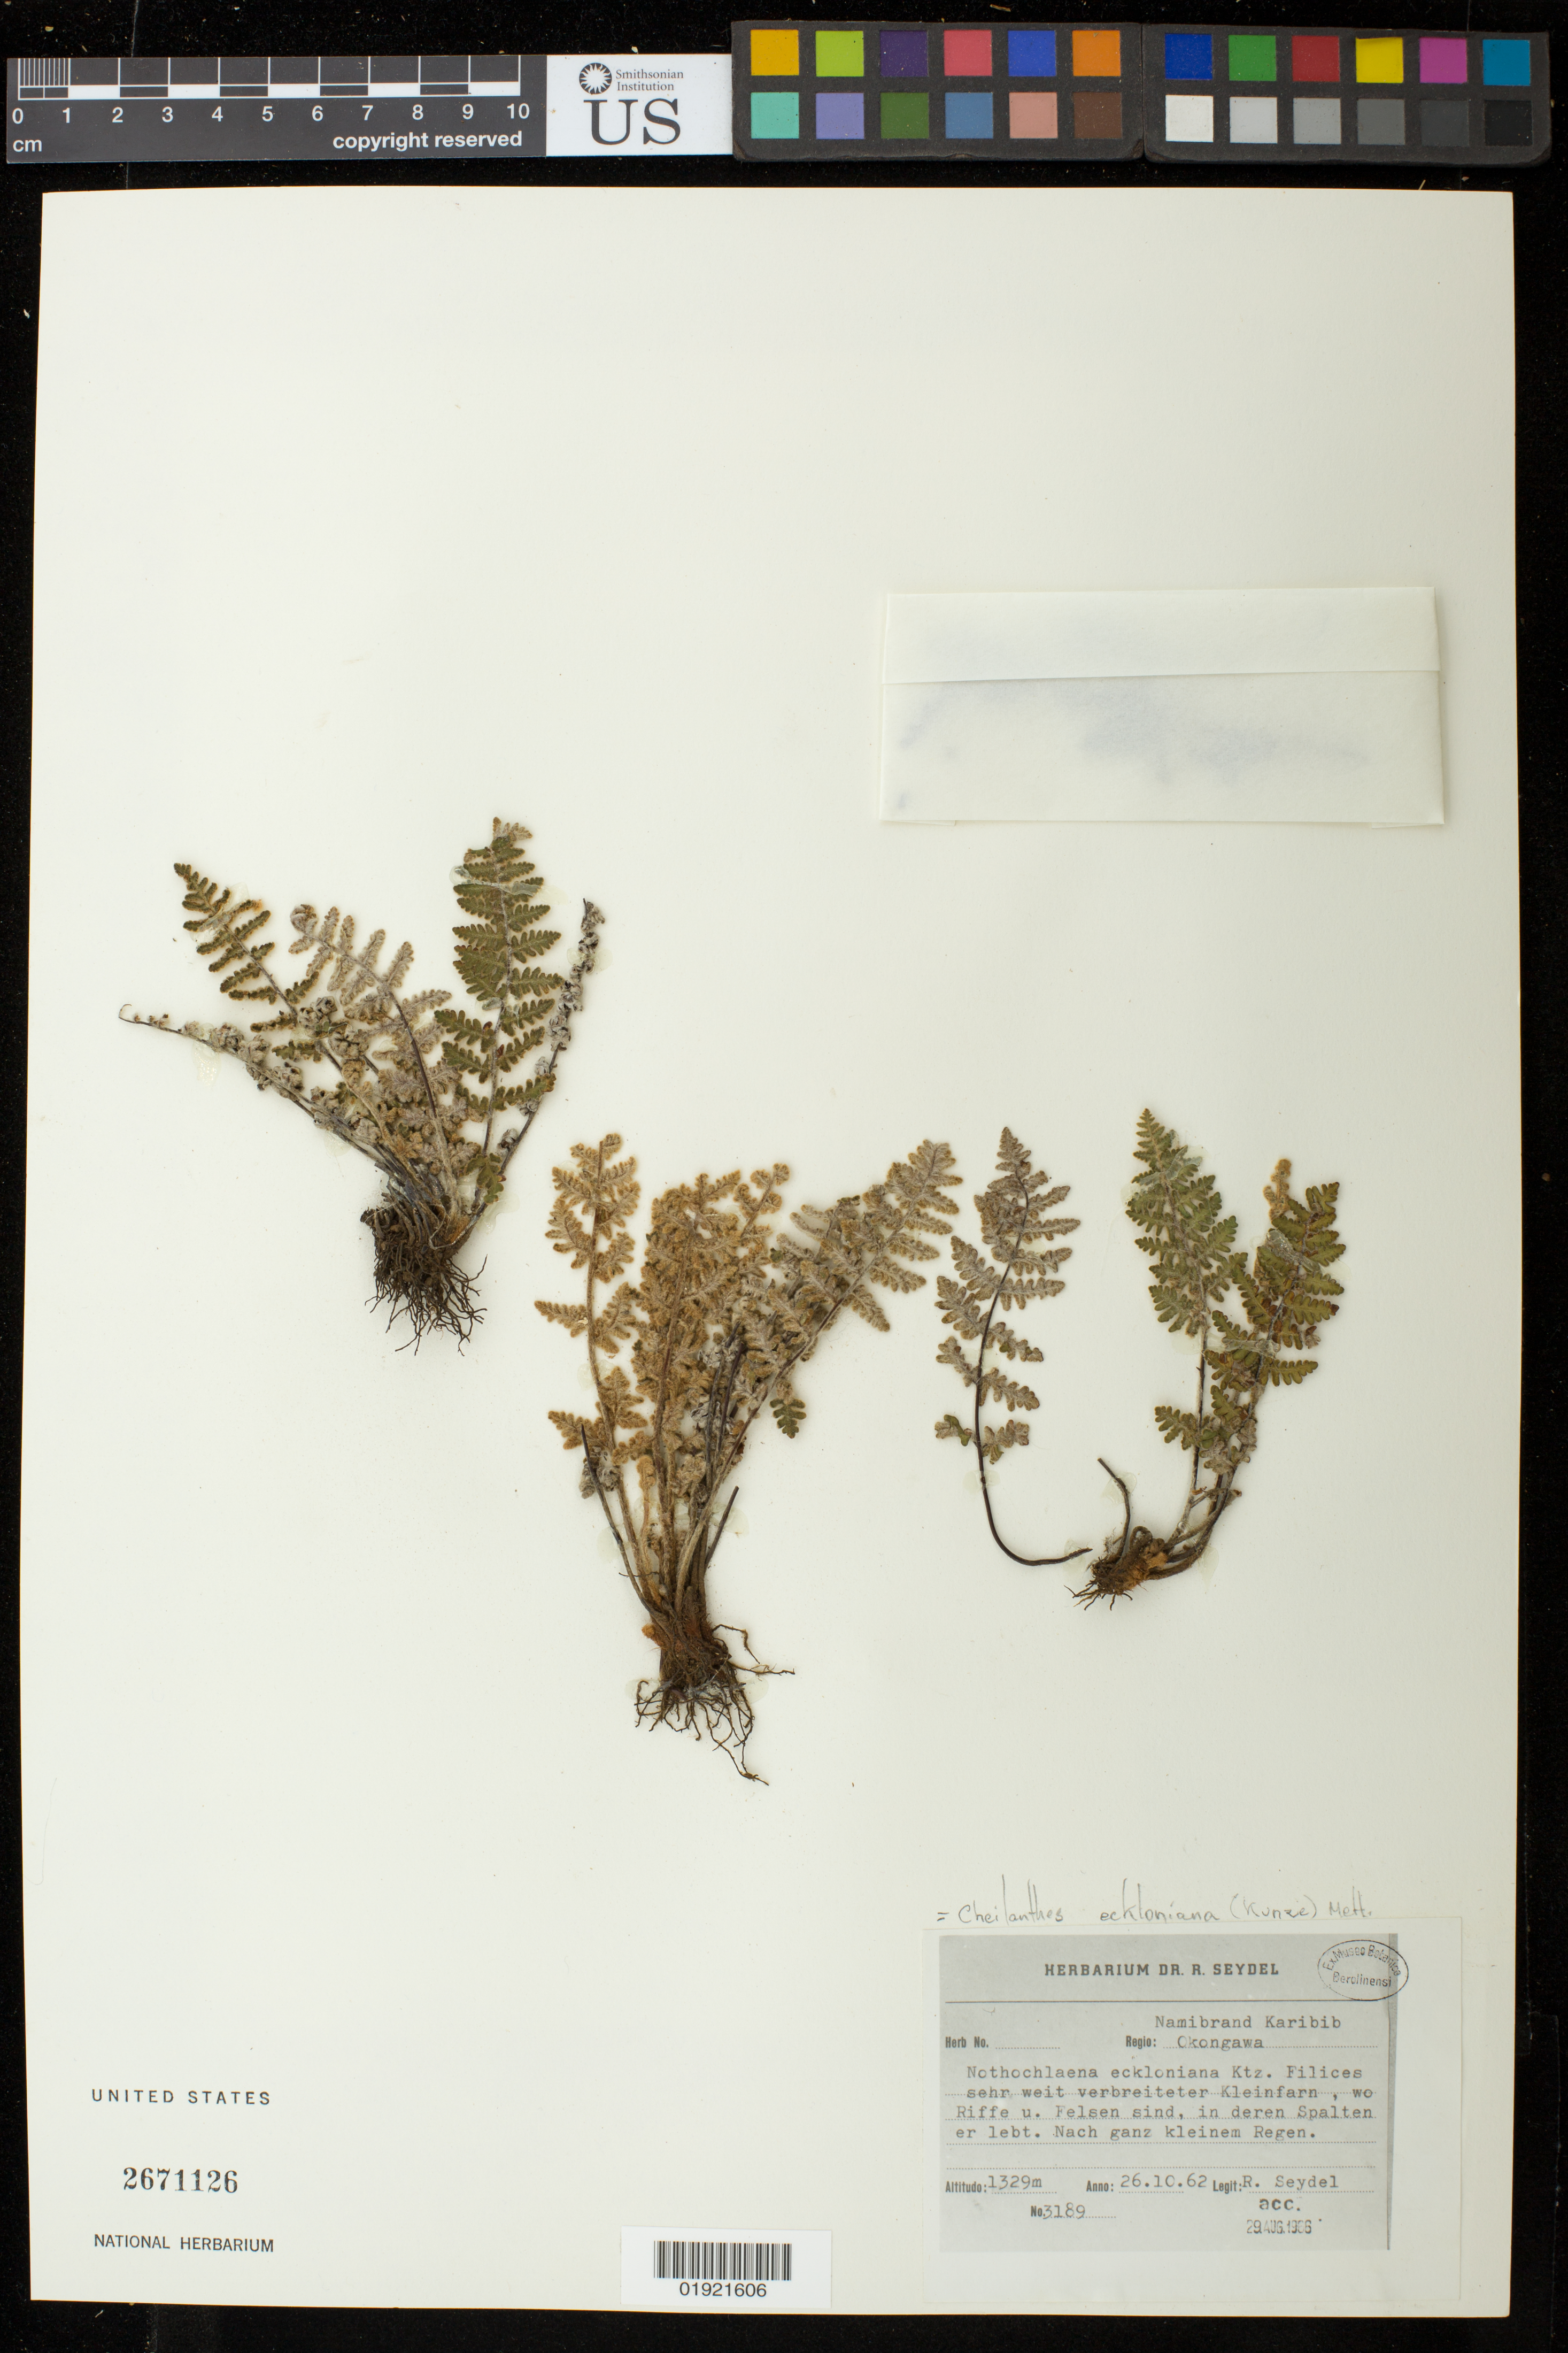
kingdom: Plantae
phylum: Tracheophyta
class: Polypodiopsida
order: Polypodiales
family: Pteridaceae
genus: Cheilanthes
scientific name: Cheilanthes eckloniana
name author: Mett.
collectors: R. Seydel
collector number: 3189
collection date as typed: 26.10.62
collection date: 1962-10-26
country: Namibia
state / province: Omaheke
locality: Namibrand Karibib, Okongawa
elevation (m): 1329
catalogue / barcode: US 2671126